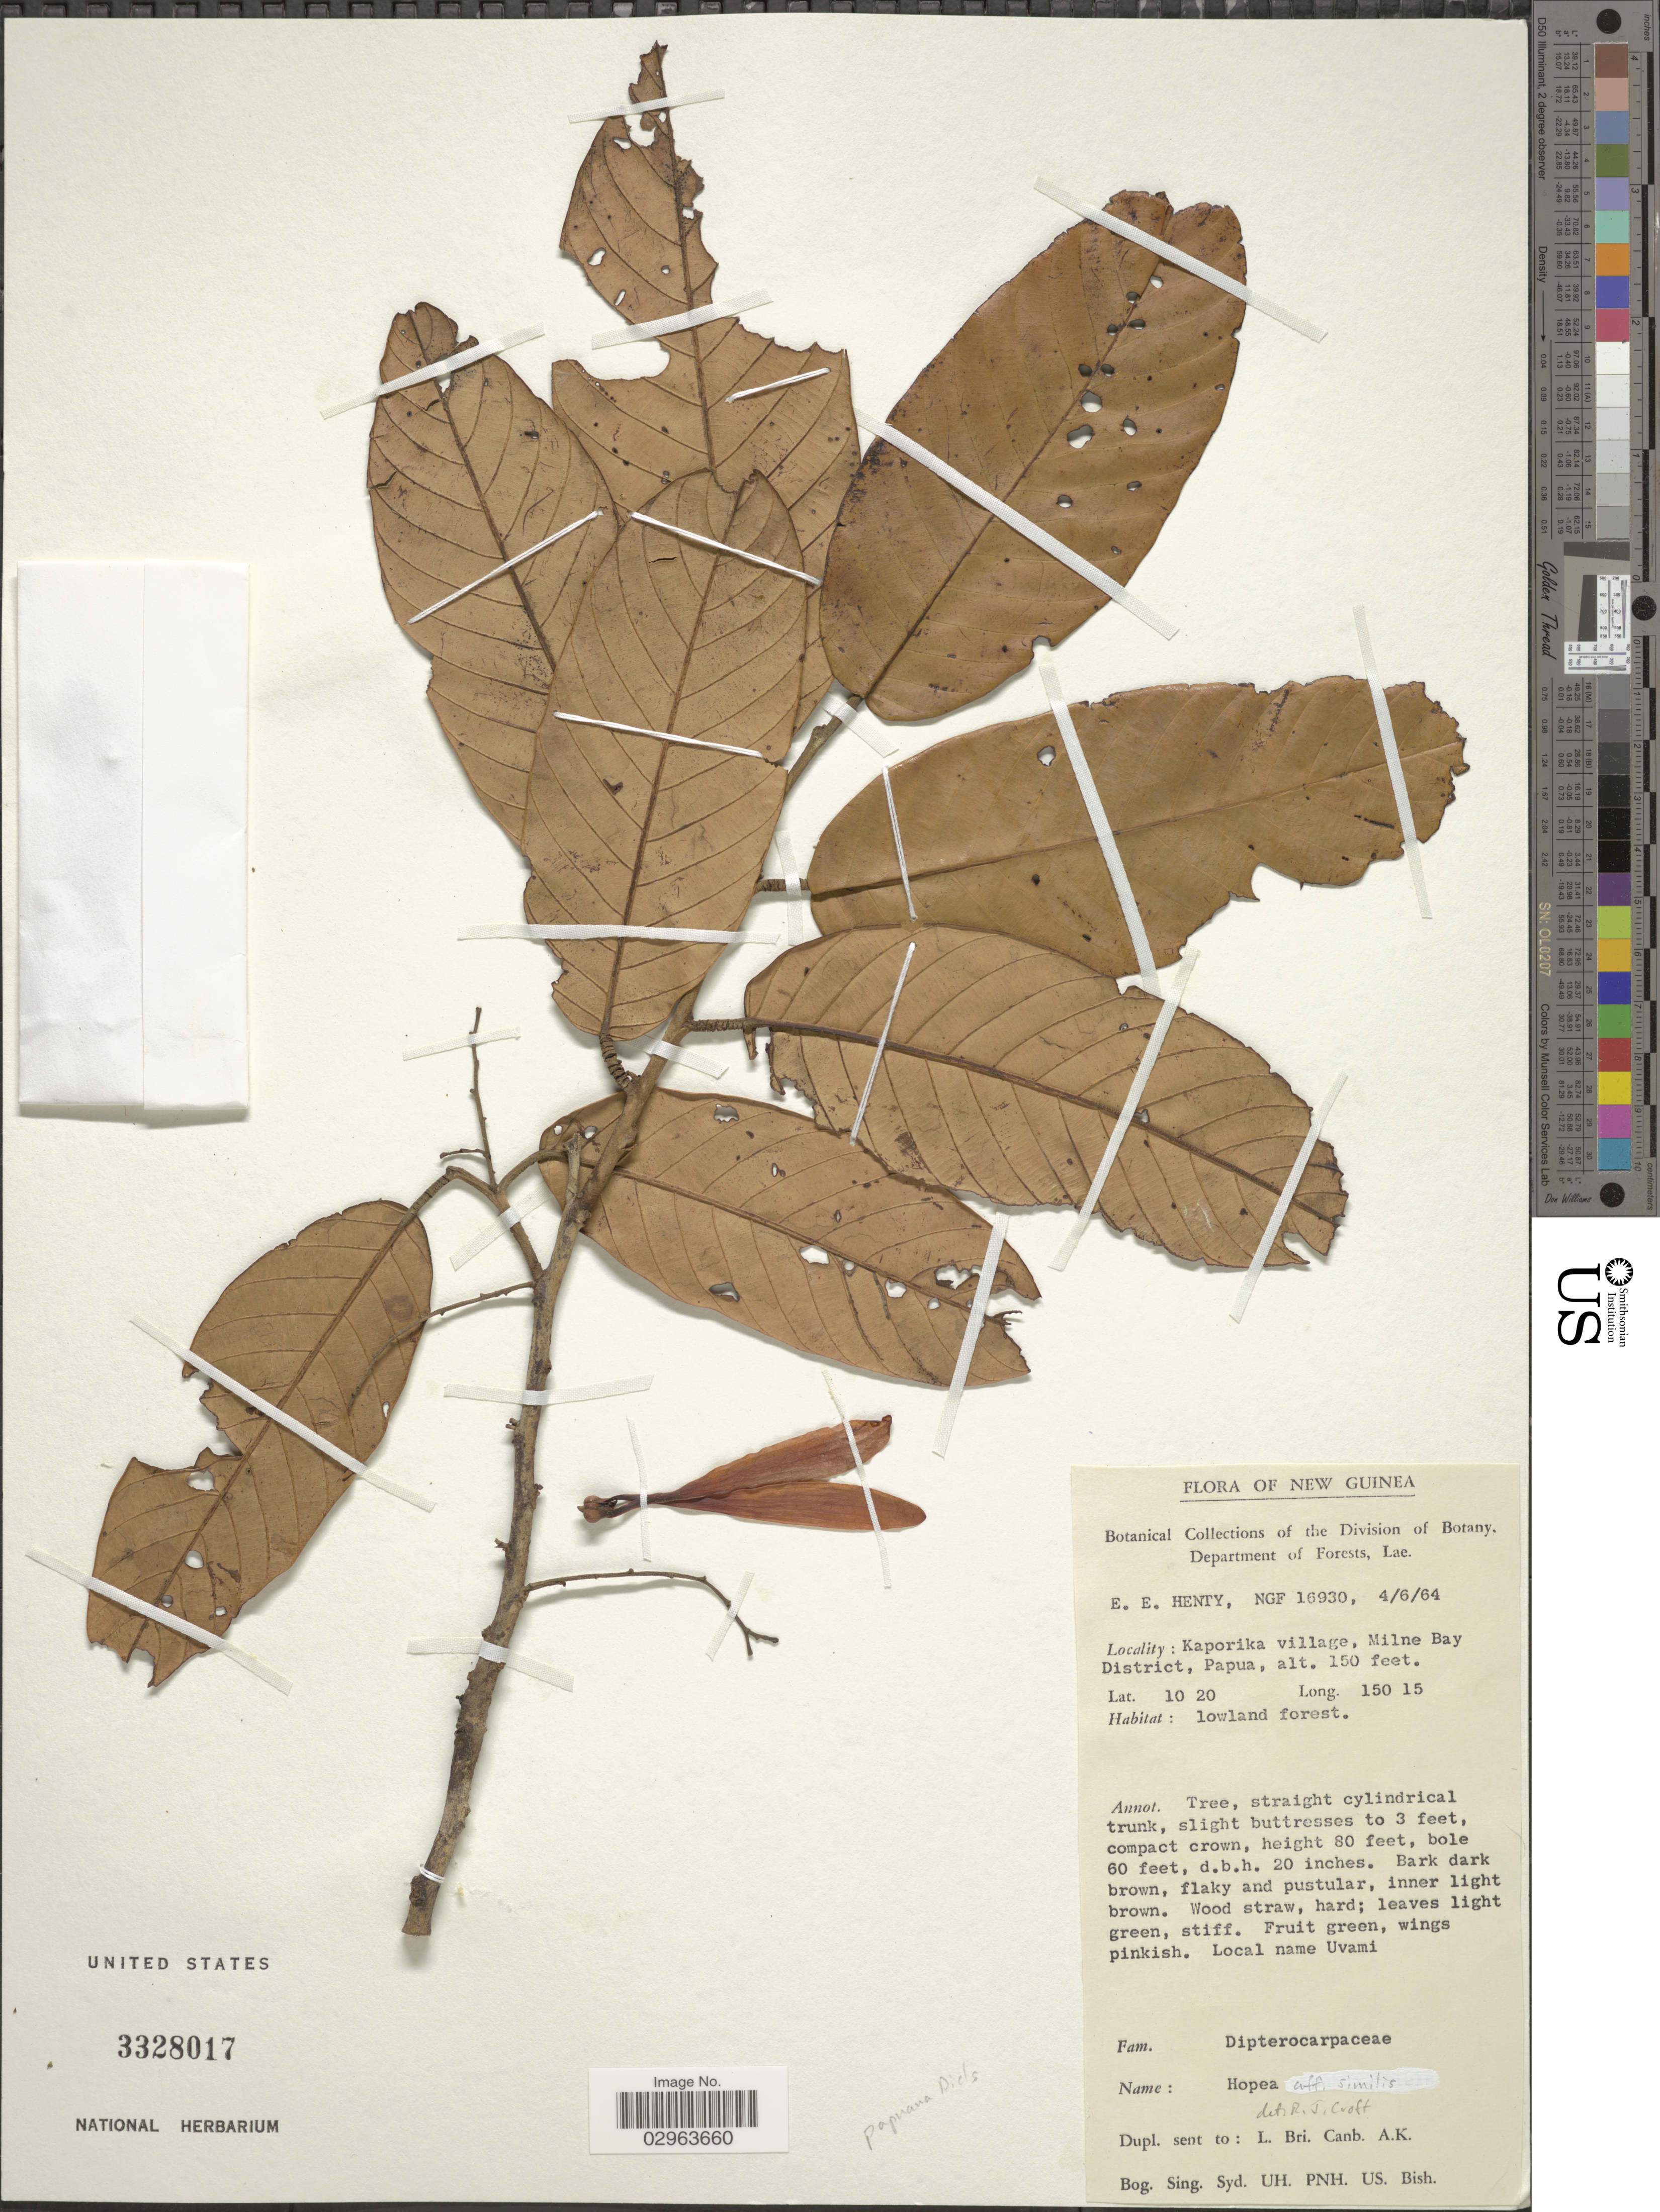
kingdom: Plantae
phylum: Tracheophyta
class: Magnoliopsida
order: Malvales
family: Dipterocarpaceae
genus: Hopea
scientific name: Hopea papuana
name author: Diels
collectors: E. Henty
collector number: NGF 16930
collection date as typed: Transcribed d/m/y: 4/6/64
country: Papua New Guinea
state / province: Milne Bay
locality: New Guinea. Kaporika village, Milne Bay District, Papua.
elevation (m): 46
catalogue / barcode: US 3328017